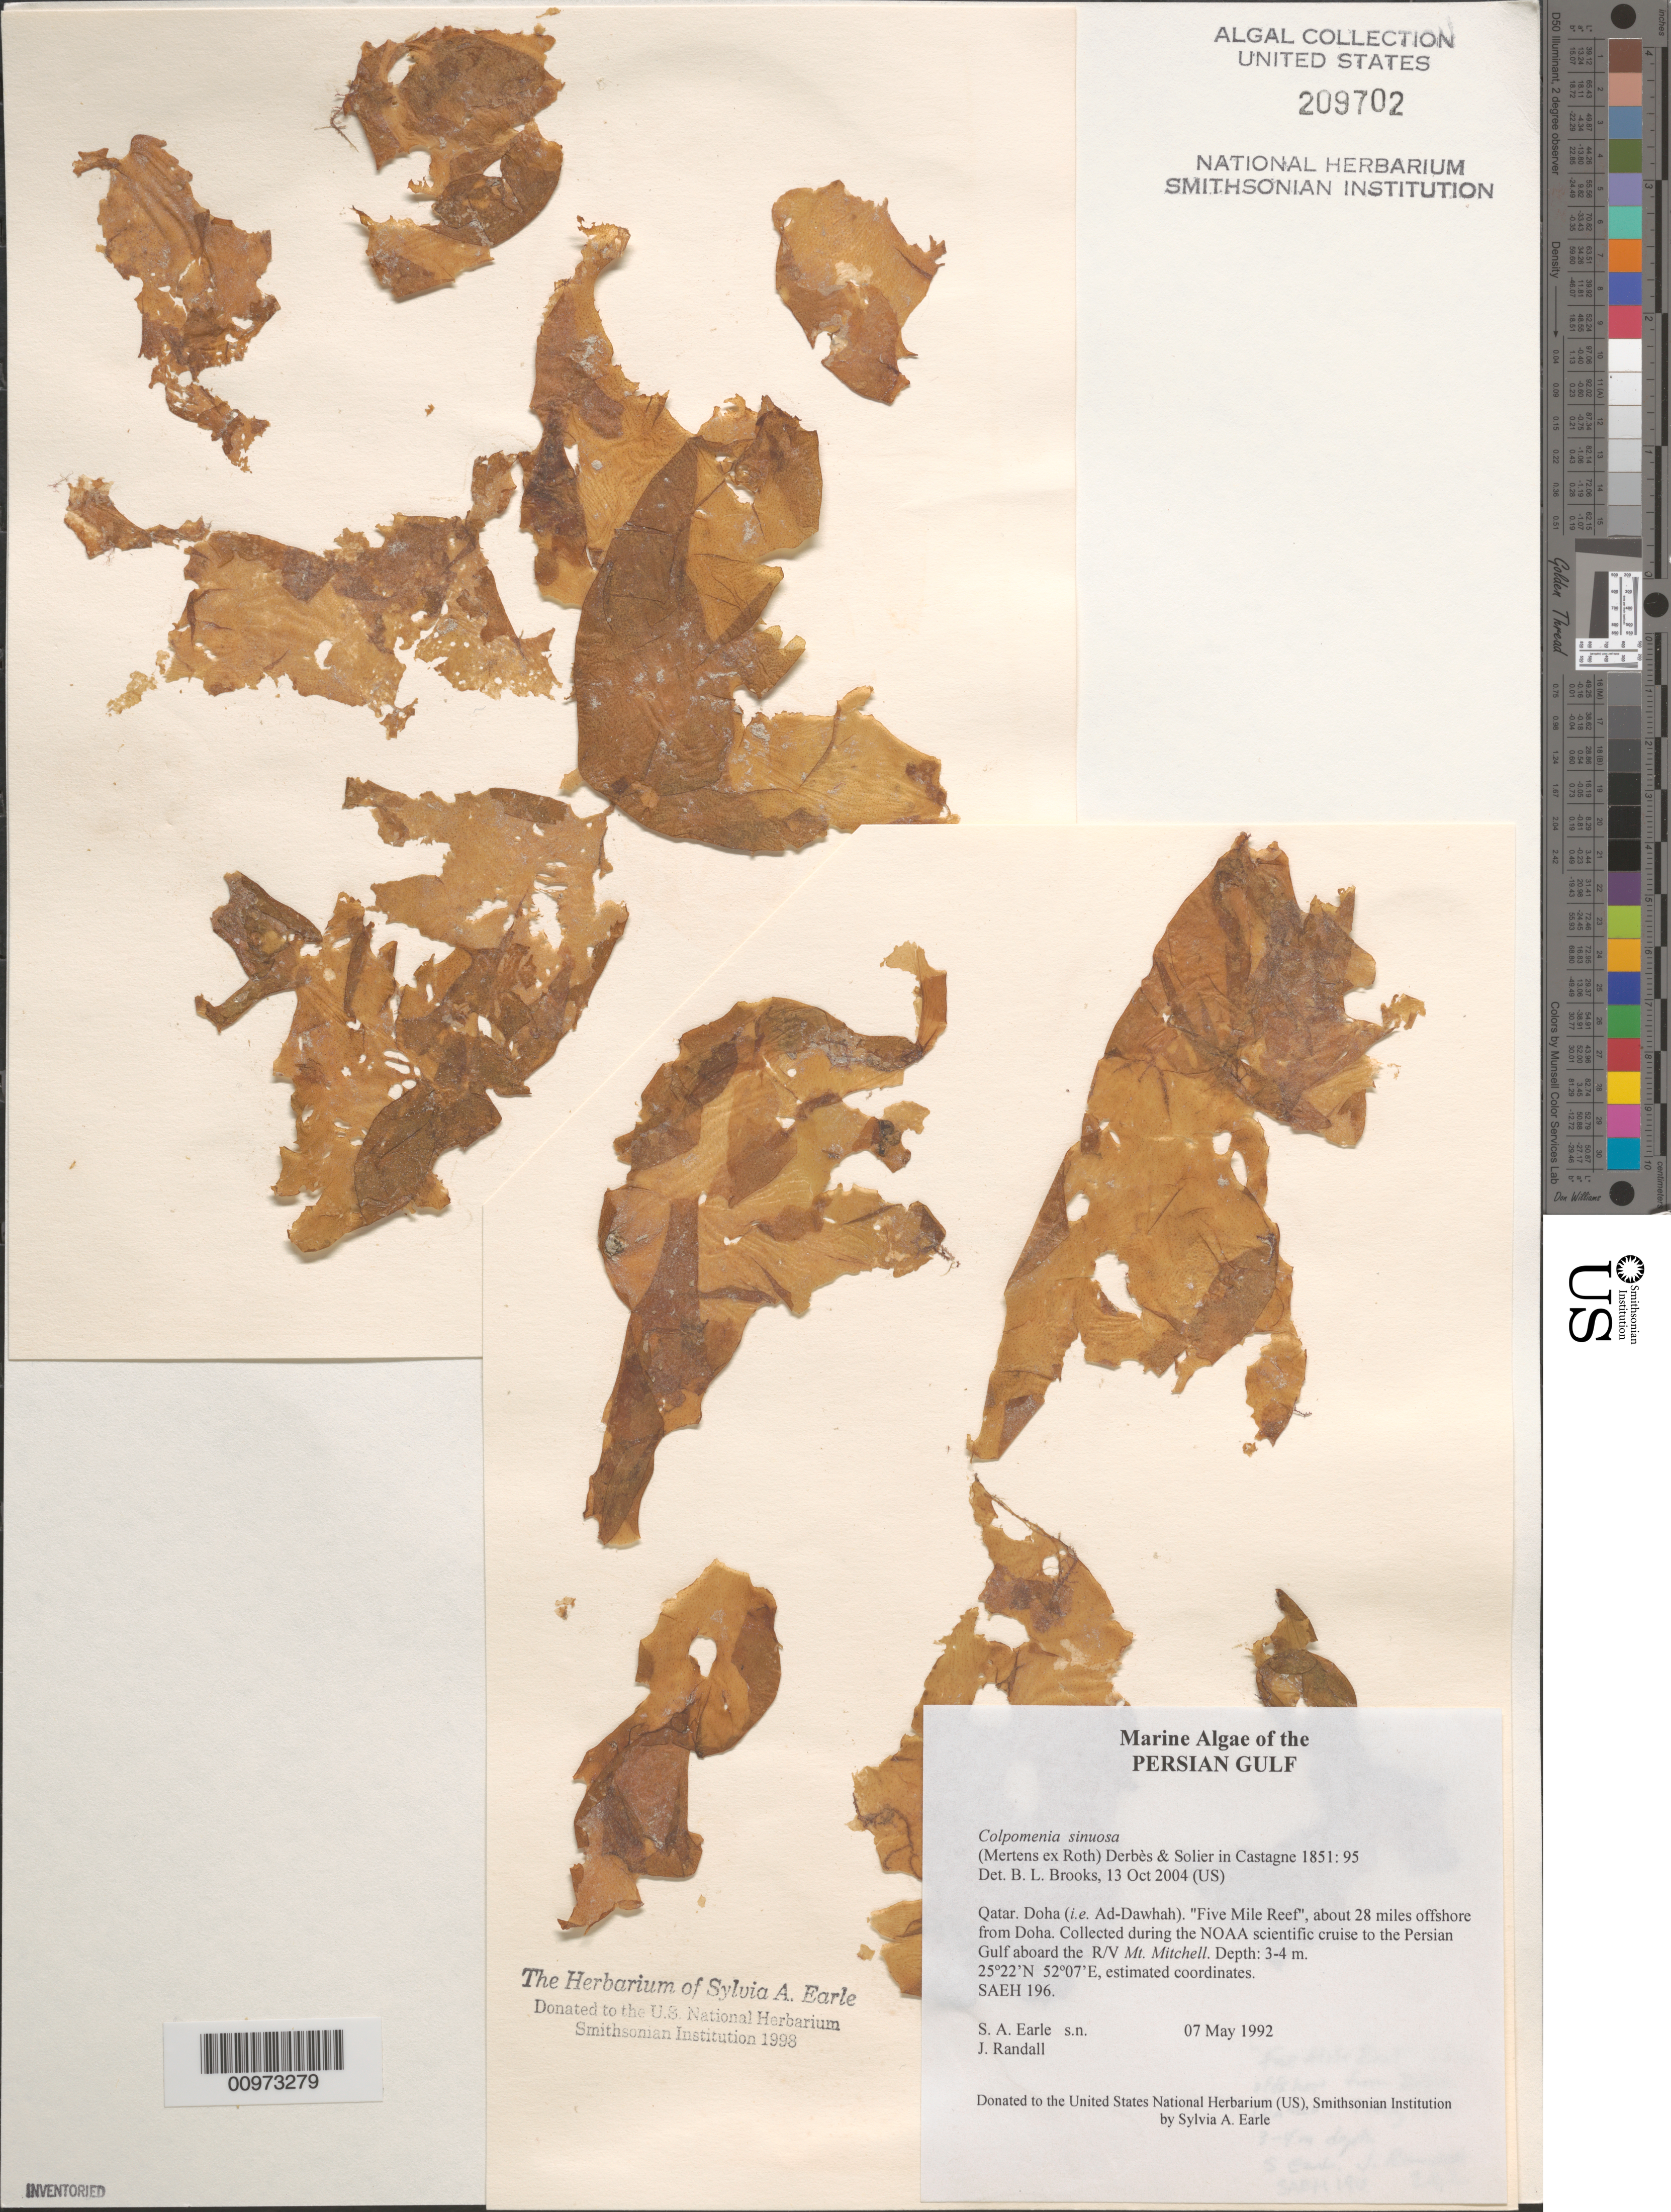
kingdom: Chromista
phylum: Ochrophyta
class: Phaeophyceae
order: Scytosiphonales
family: Scytosiphonaceae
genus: Colpomenia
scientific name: Colpomenia sinuosa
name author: (K. Mert. ex Roth) Derbes & Solier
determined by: Brooks, B. L., (BOT), Smithsonian Institution - National Museum of Natural History (UNITED STATES)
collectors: S. A. Earle & J. Randall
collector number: SAEH 196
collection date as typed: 07 May 1992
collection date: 1992-05-07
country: Quatar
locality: Doha (Ad-Dawhah), Five Mile Reef ca. 28 miles offshore from Doha, Persian Gulf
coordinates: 25 22'N, 52 07'E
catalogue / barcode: US 209702